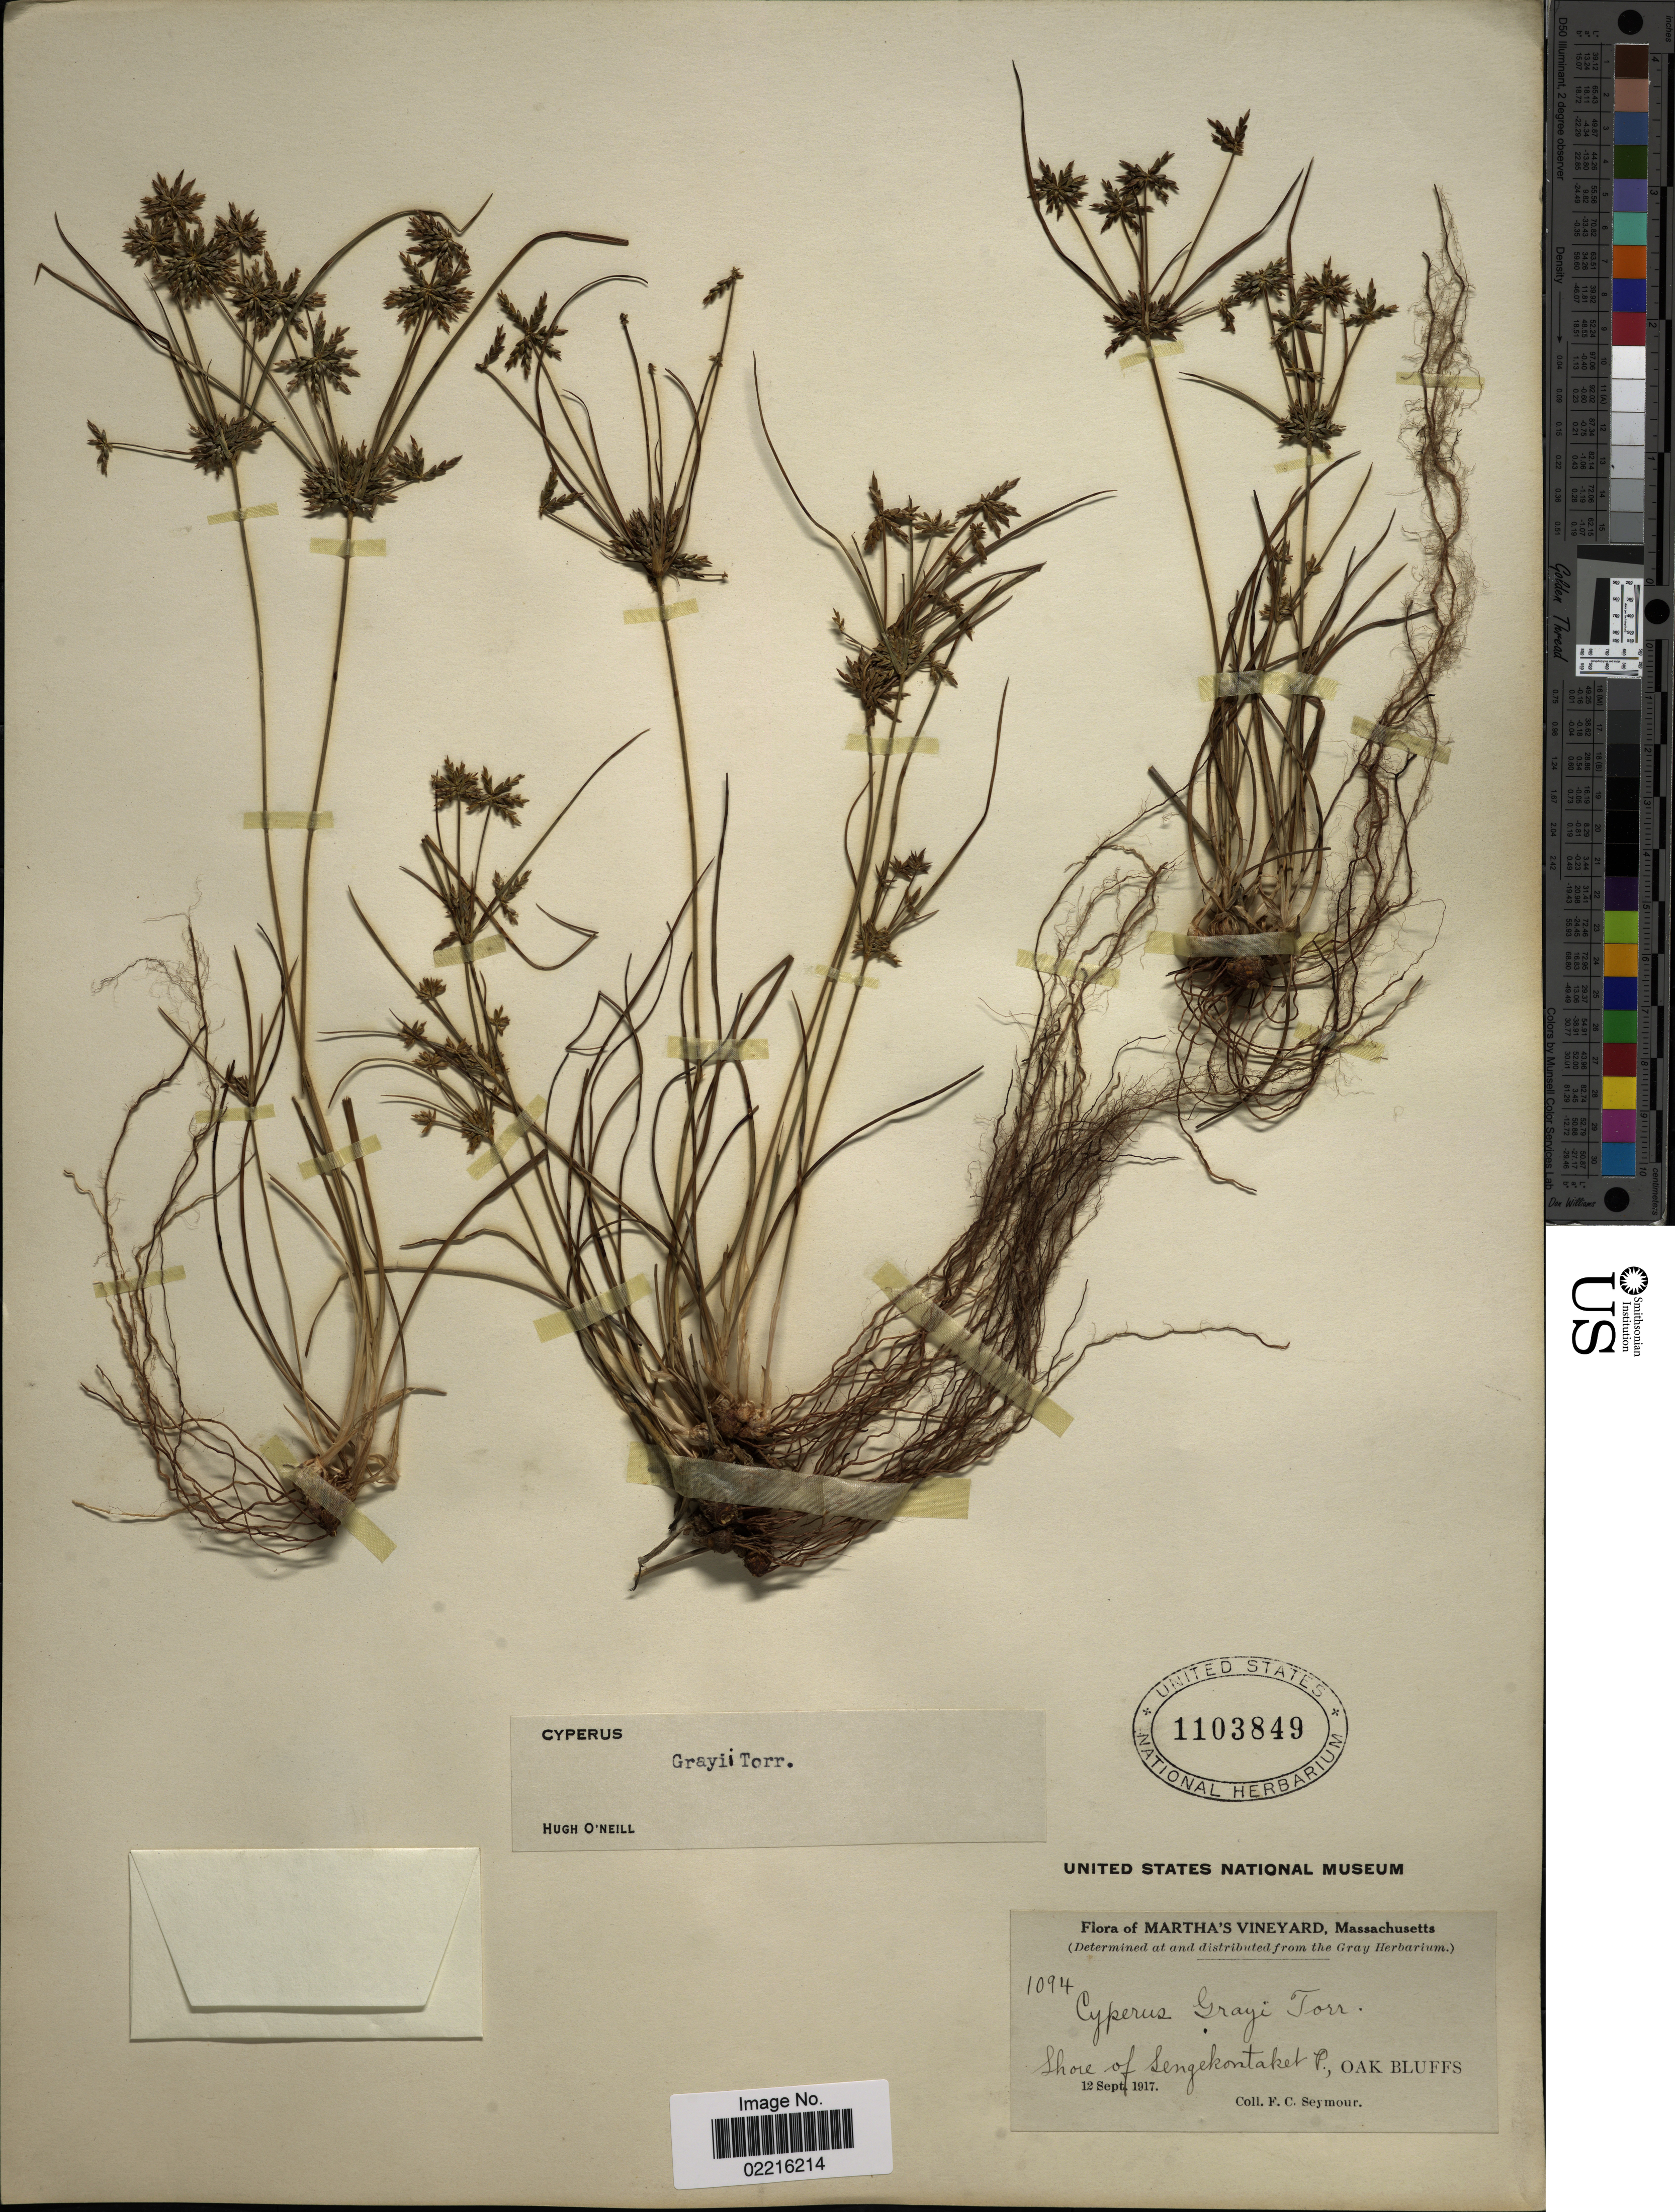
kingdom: Plantae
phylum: Tracheophyta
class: Liliopsida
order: Poales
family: Cyperaceae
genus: Cyperus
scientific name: Cyperus grayi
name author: Torr.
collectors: F. C. Seymour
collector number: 1094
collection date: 1917-09-12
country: United States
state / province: Massachusetts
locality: Martha's Vineyard, shore of Sengekontaket P., Oak Bluffs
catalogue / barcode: US 1103849